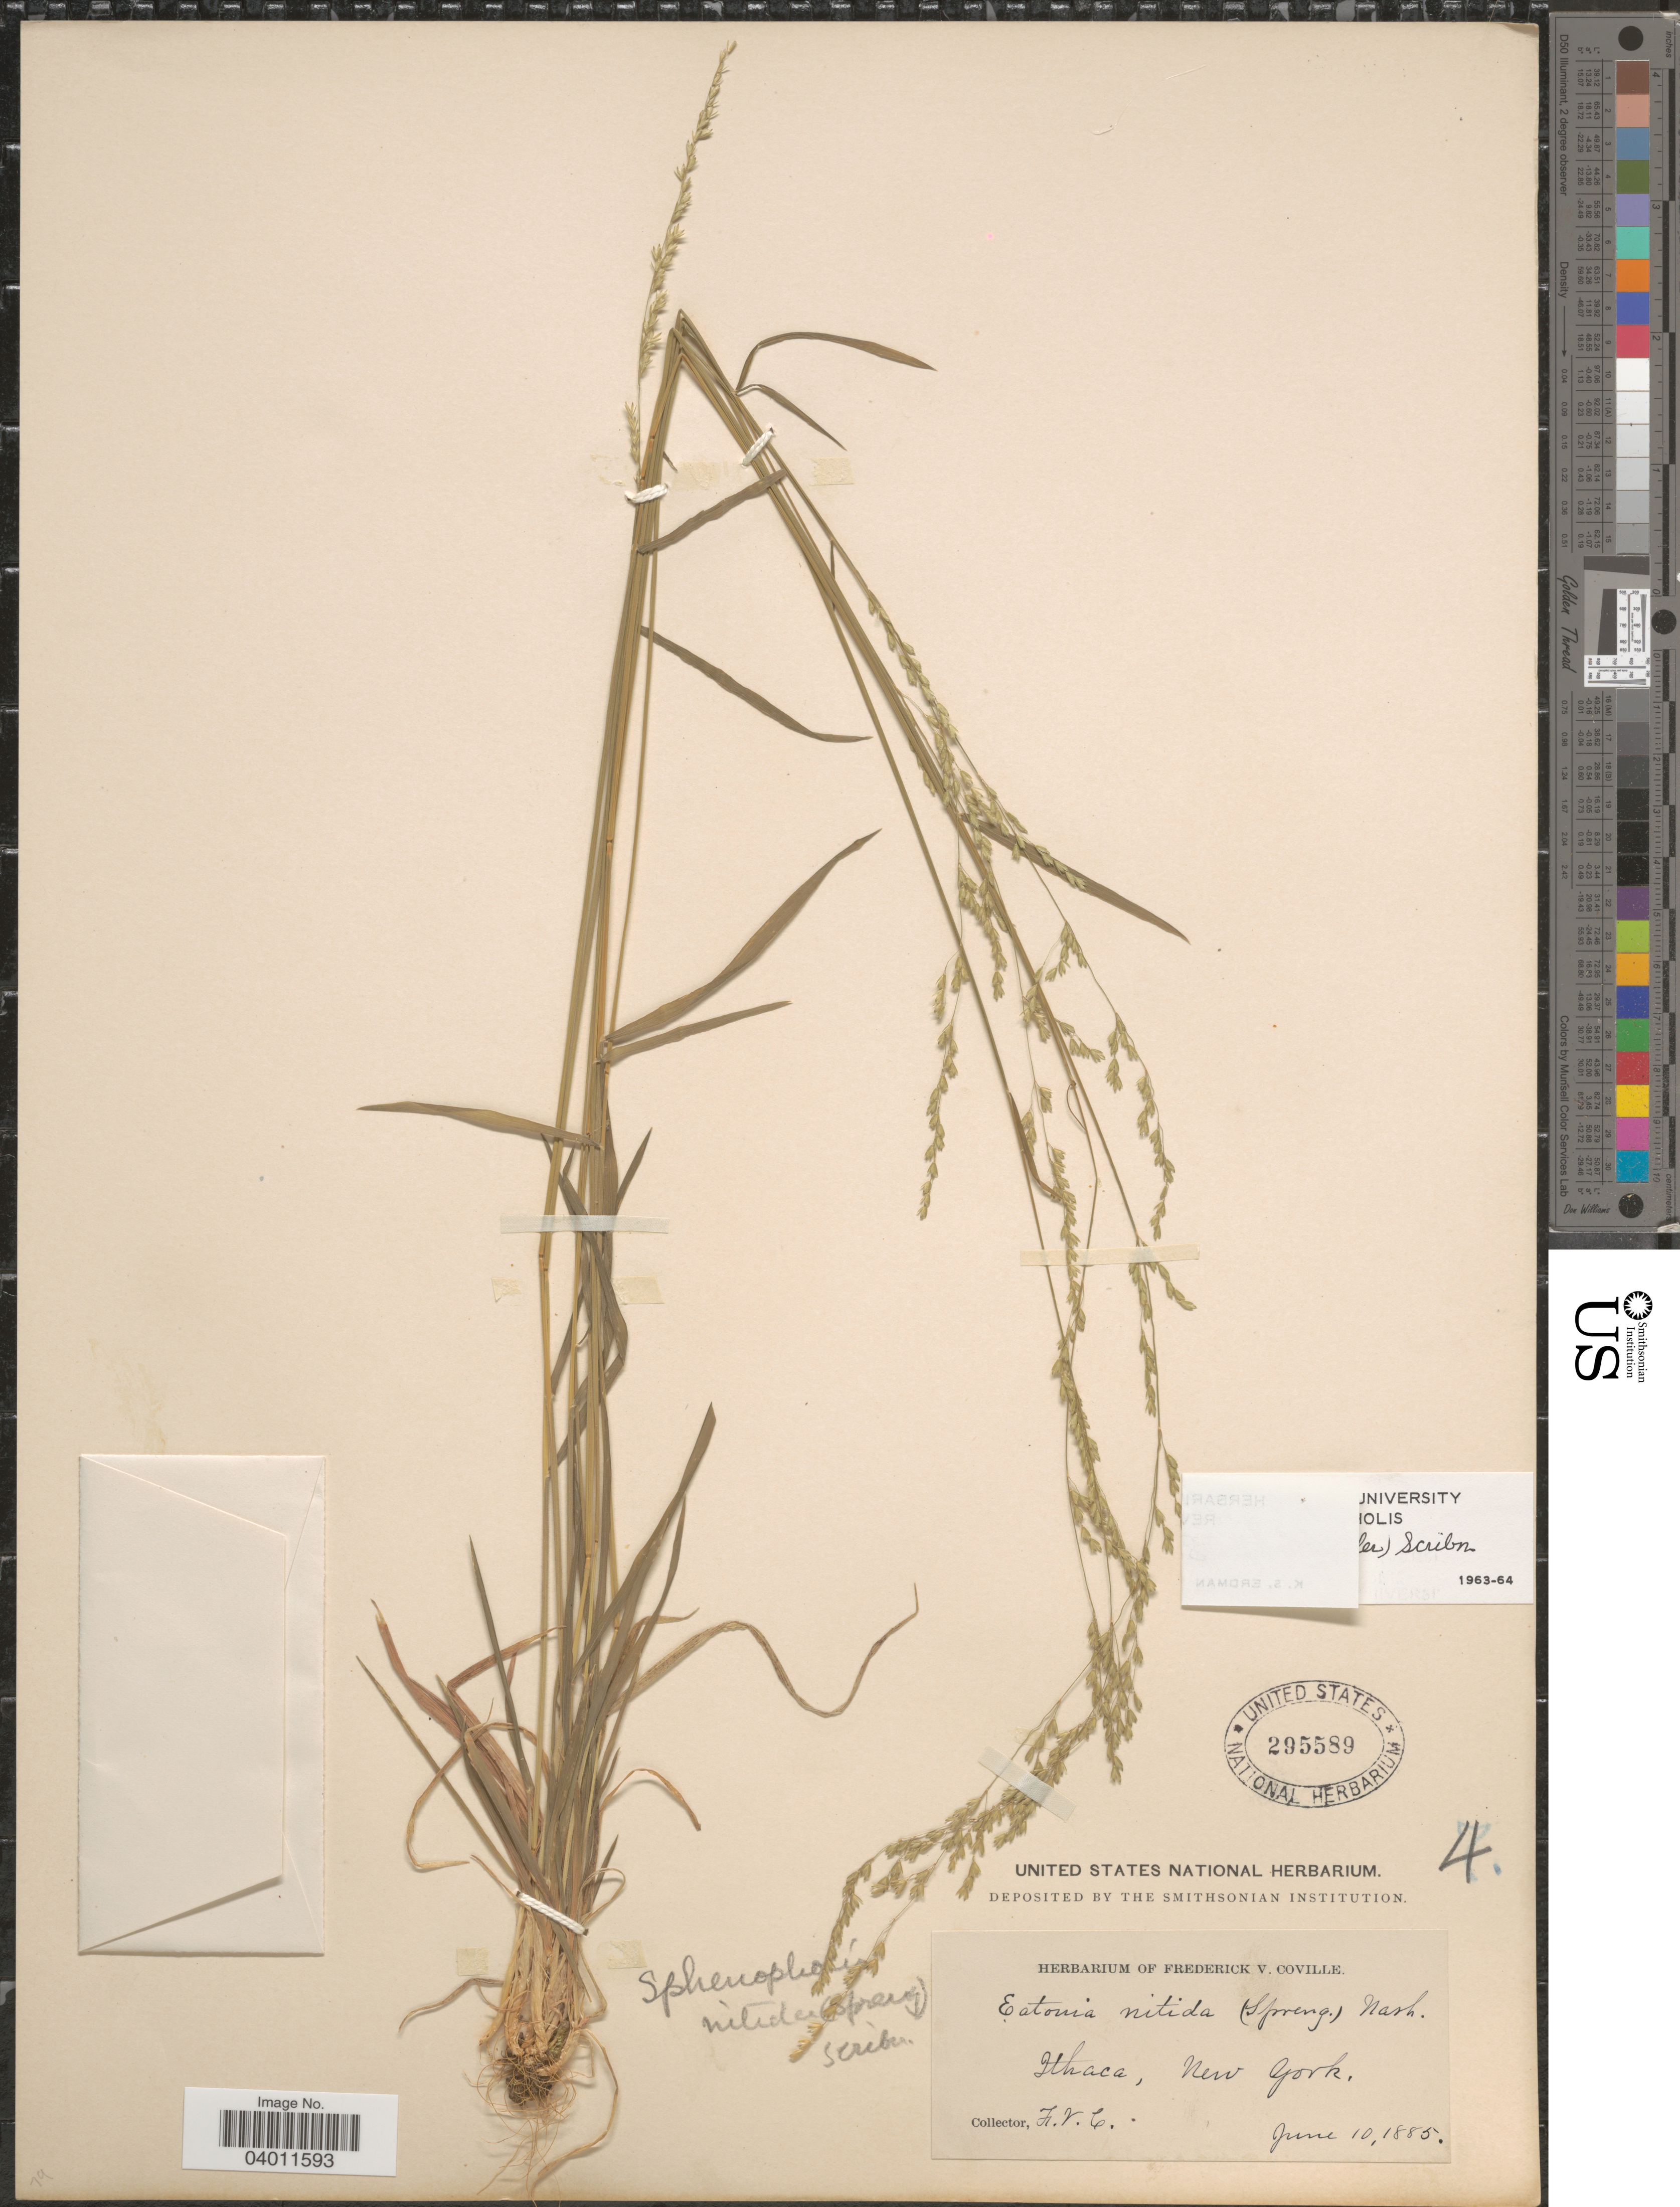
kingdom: Plantae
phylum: Tracheophyta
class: Liliopsida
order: Poales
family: Poaceae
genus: Sphenopholis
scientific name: Sphenopholis nitida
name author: (Biehler) Scribn.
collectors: F. V. Coville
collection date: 1885-06-10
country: United States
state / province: New York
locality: Ithaca.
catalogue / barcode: US 295589